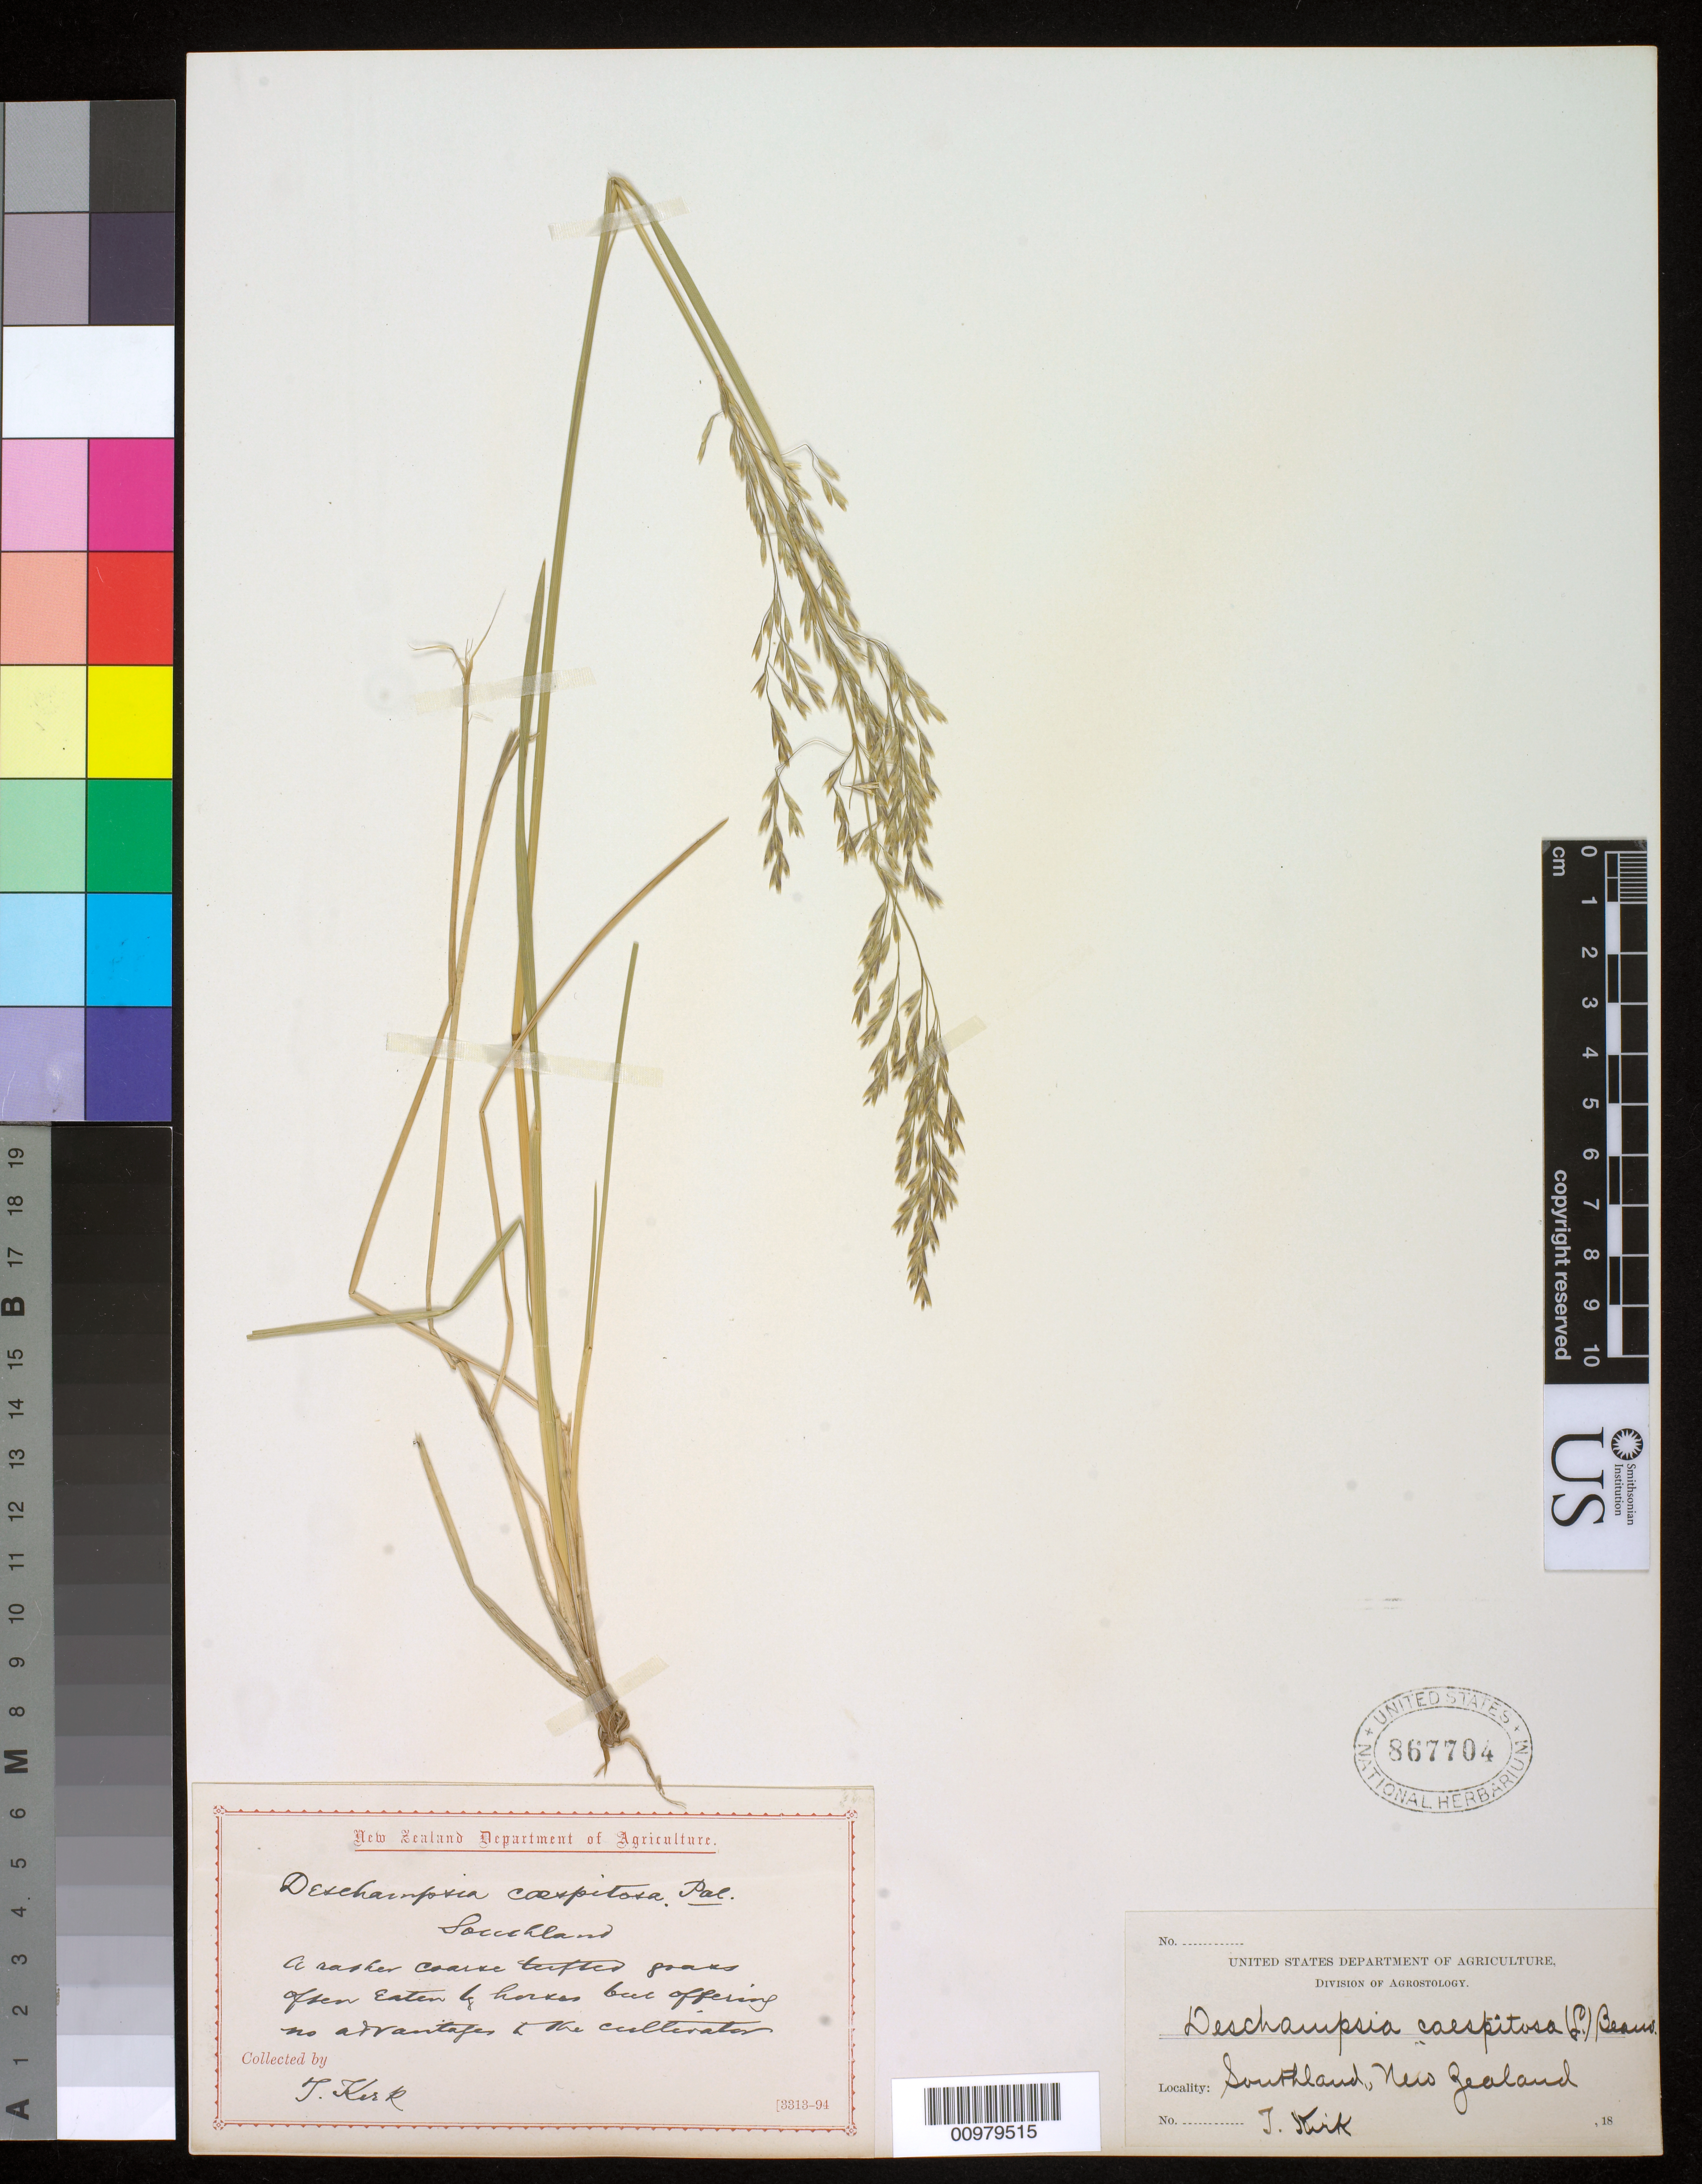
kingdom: Plantae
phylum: Tracheophyta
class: Liliopsida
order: Poales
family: Poaceae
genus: Deschampsia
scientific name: Deschampsia cespitosa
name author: (L.) P. Beauv.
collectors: T. Kirk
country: New Zealand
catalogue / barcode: US 867704